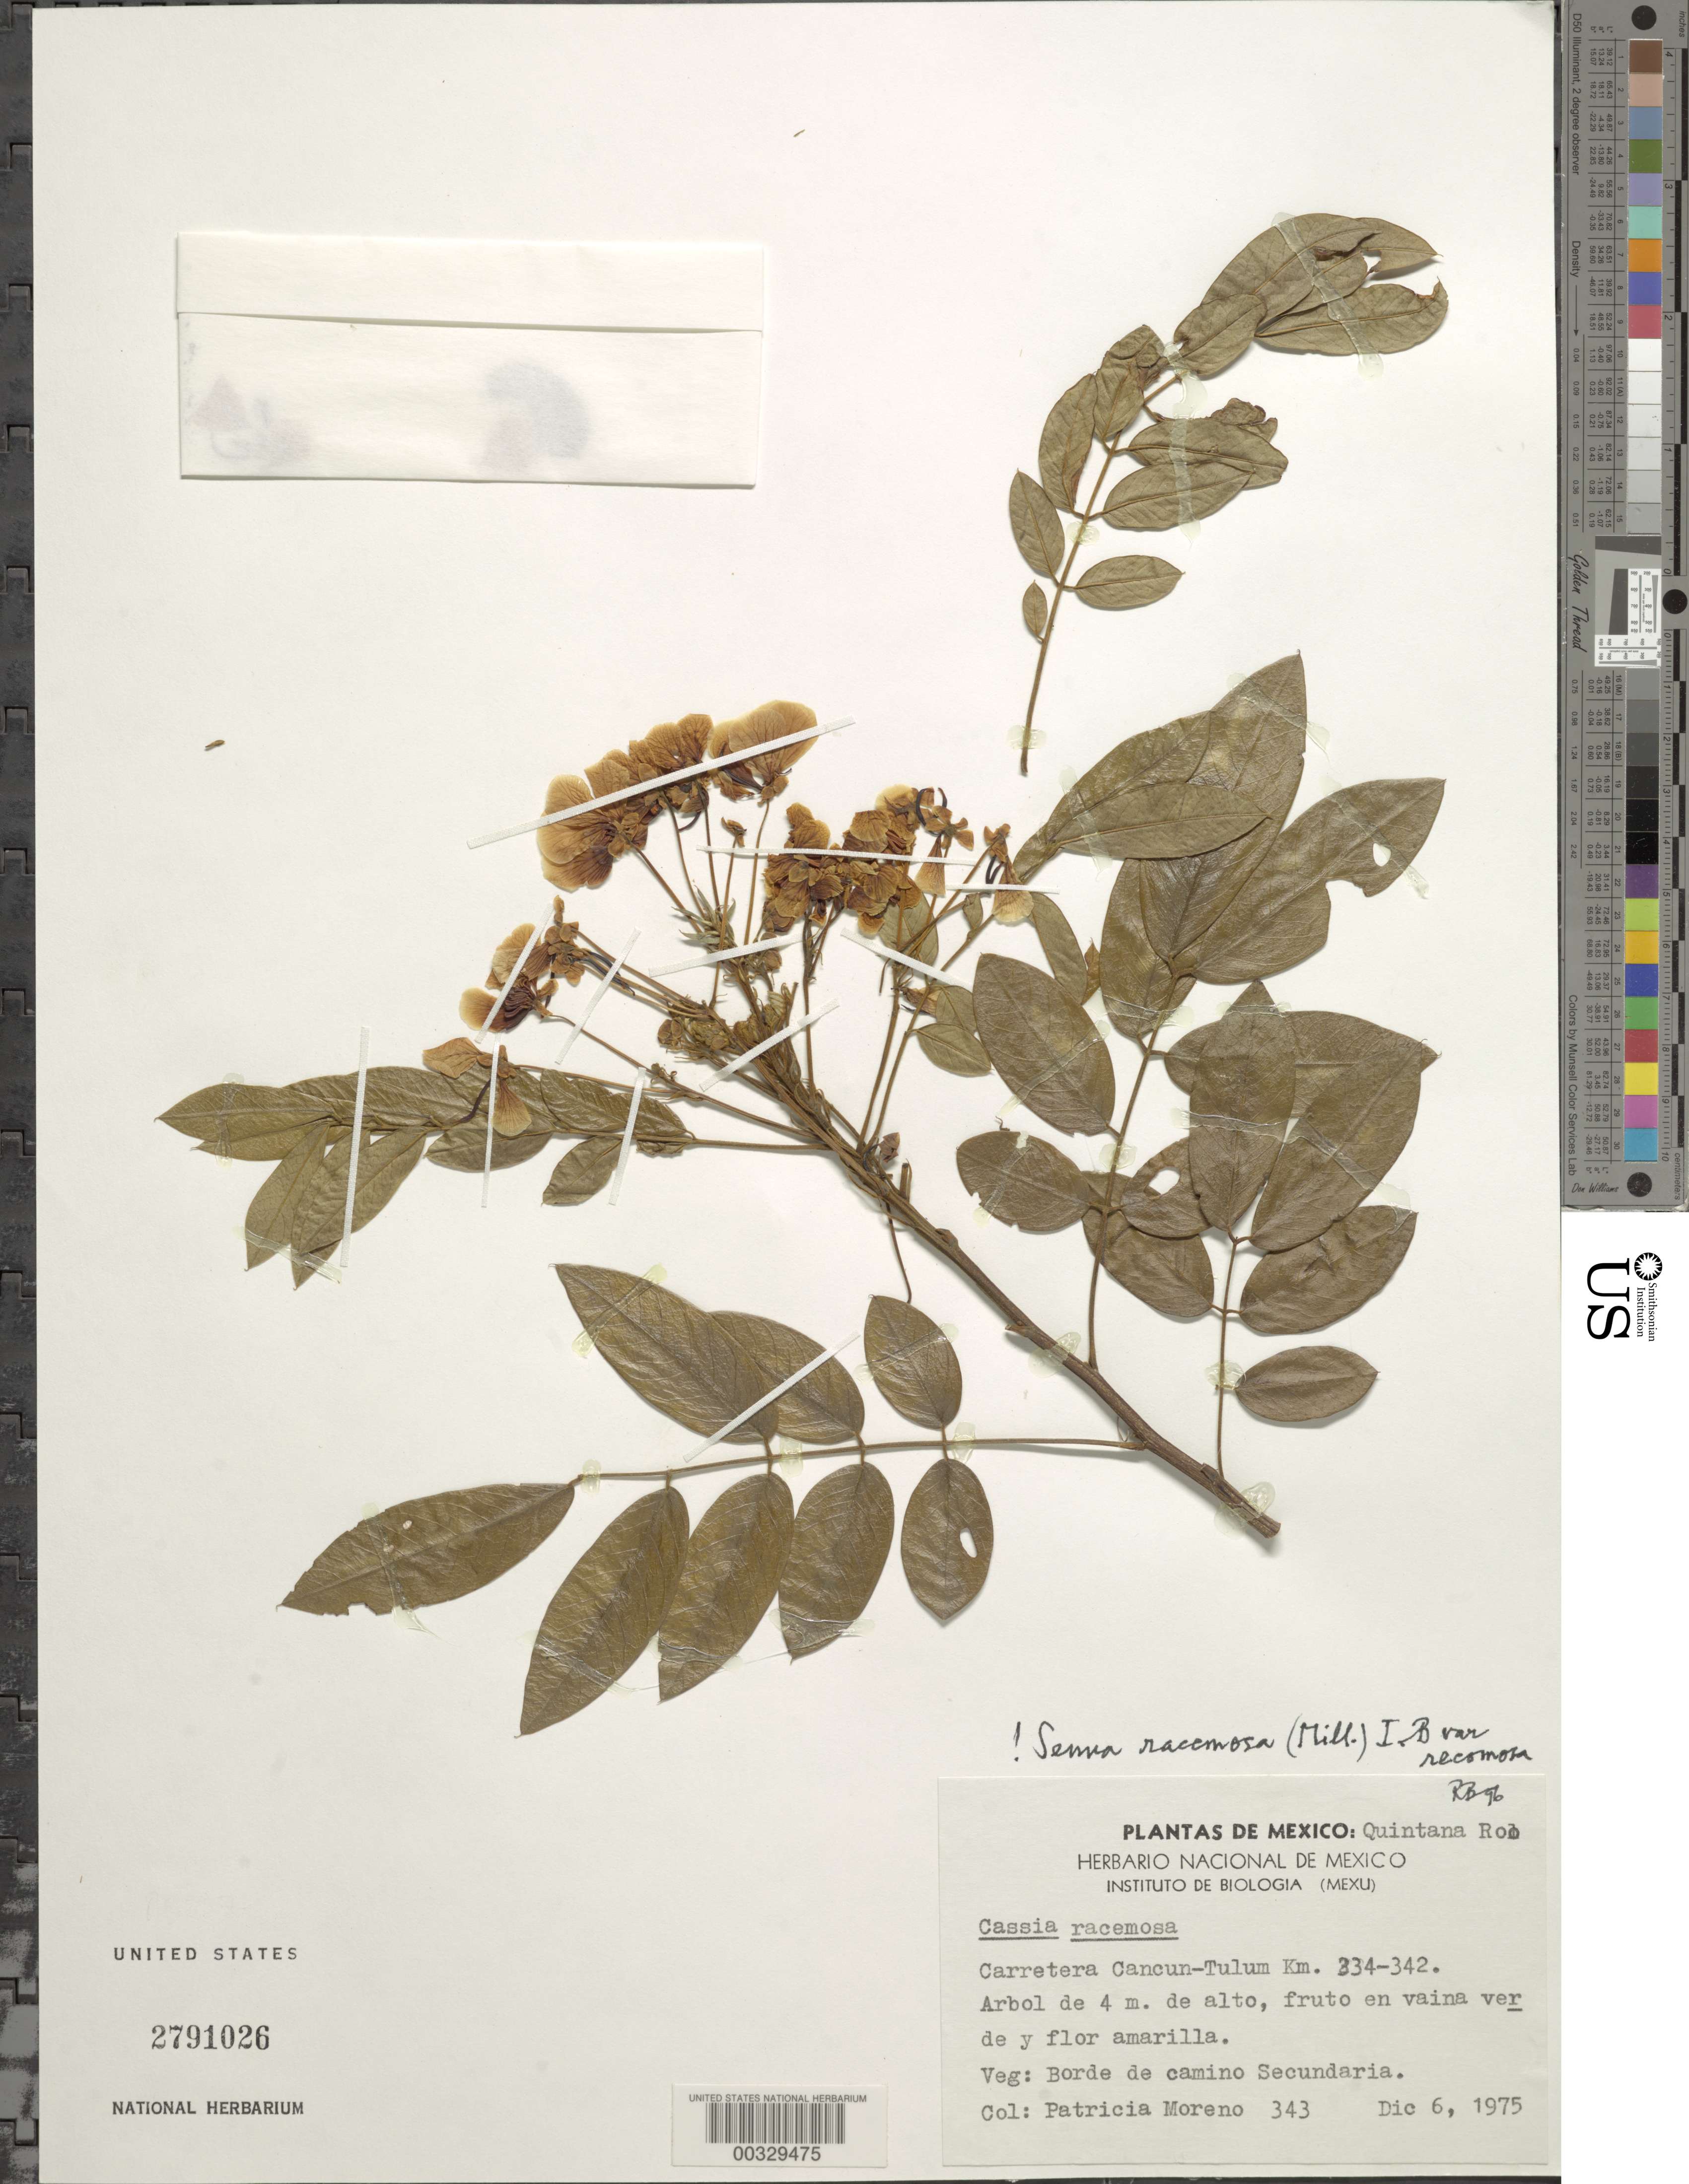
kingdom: Plantae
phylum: Tracheophyta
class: Magnoliopsida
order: Fabales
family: Fabaceae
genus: Senna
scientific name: Senna racemosa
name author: (Mill.) H.S. Irwin & Barneby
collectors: P. Moreno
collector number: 343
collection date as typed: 06 Dec 1975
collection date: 1975-12-06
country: Mexico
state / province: Quintana Roo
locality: Cancun-tulum road km 334-342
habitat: Edge of secondary road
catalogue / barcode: US 2791026